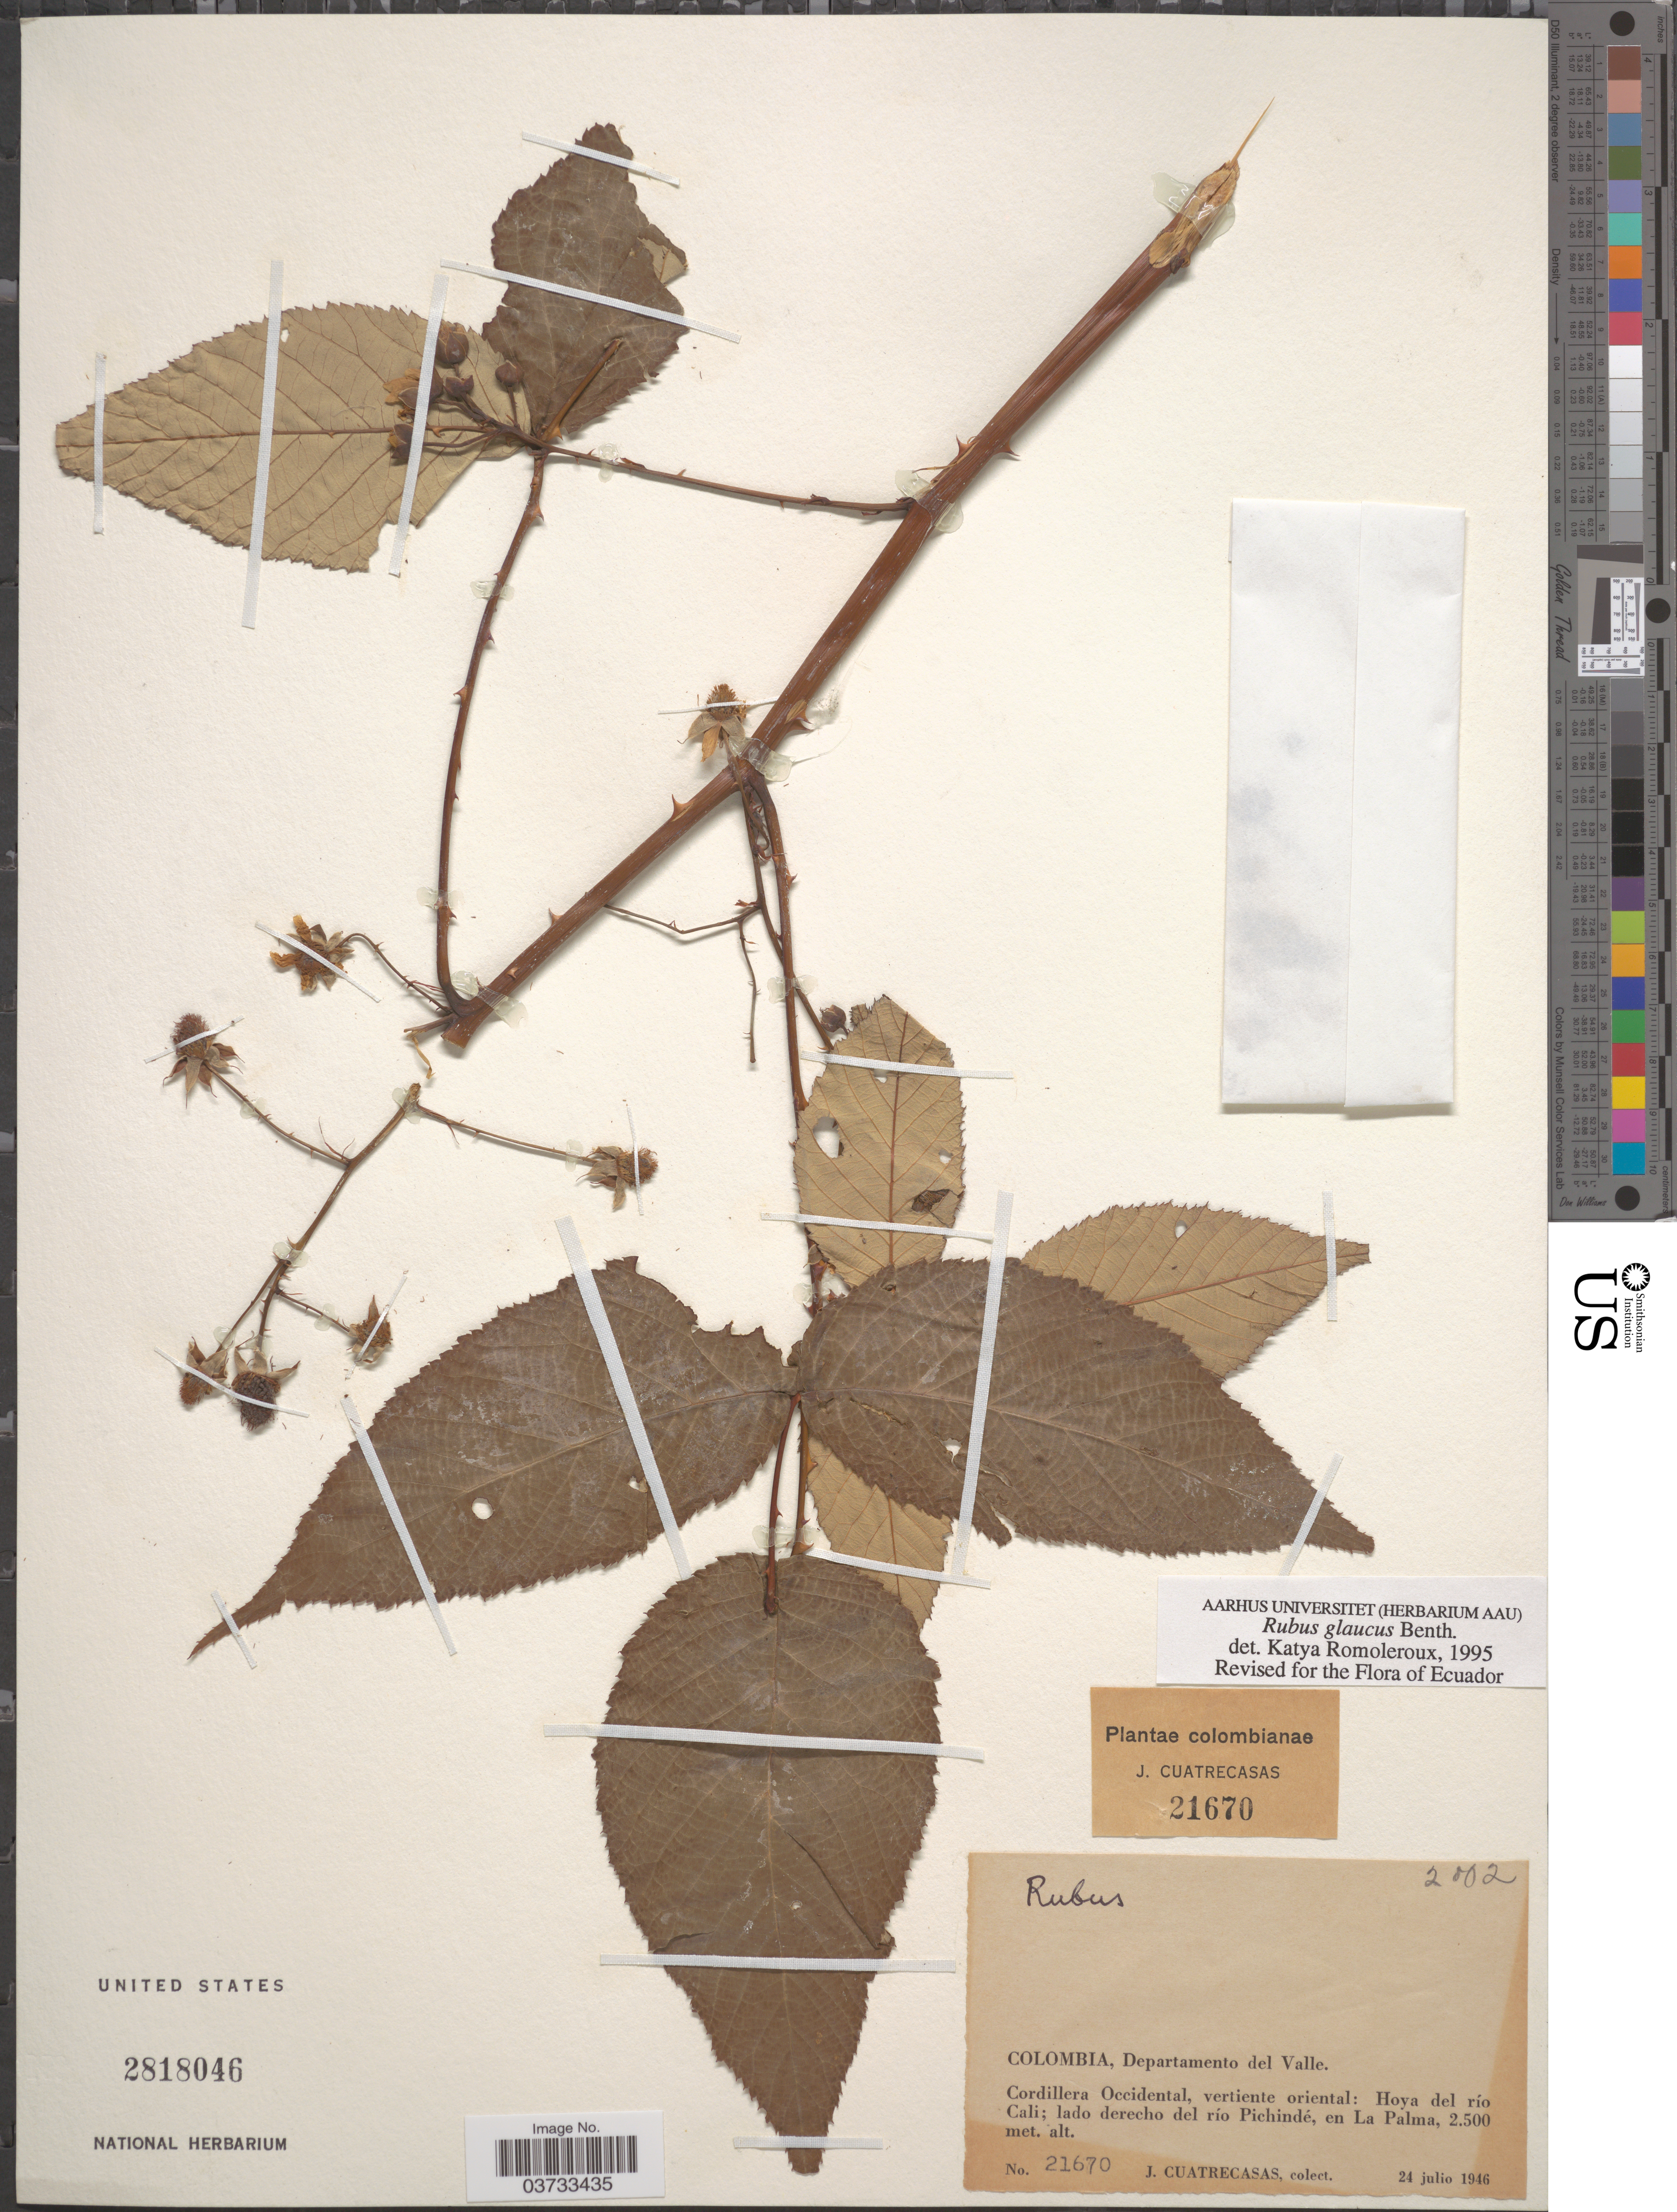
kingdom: Plantae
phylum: Tracheophyta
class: Magnoliopsida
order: Rosales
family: Rosaceae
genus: Rubus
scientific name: Rubus glaucus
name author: Benth.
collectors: J. Cuatrecasas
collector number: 21670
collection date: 1946-07-24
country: Colombia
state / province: Valle del Cauca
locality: Departamento del Valle. Cordillera Occidental, vertiente oriental: Hoya del río Cali; lado derecho del río Pichindé, en La Palma.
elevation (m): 2500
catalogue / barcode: US 2818046